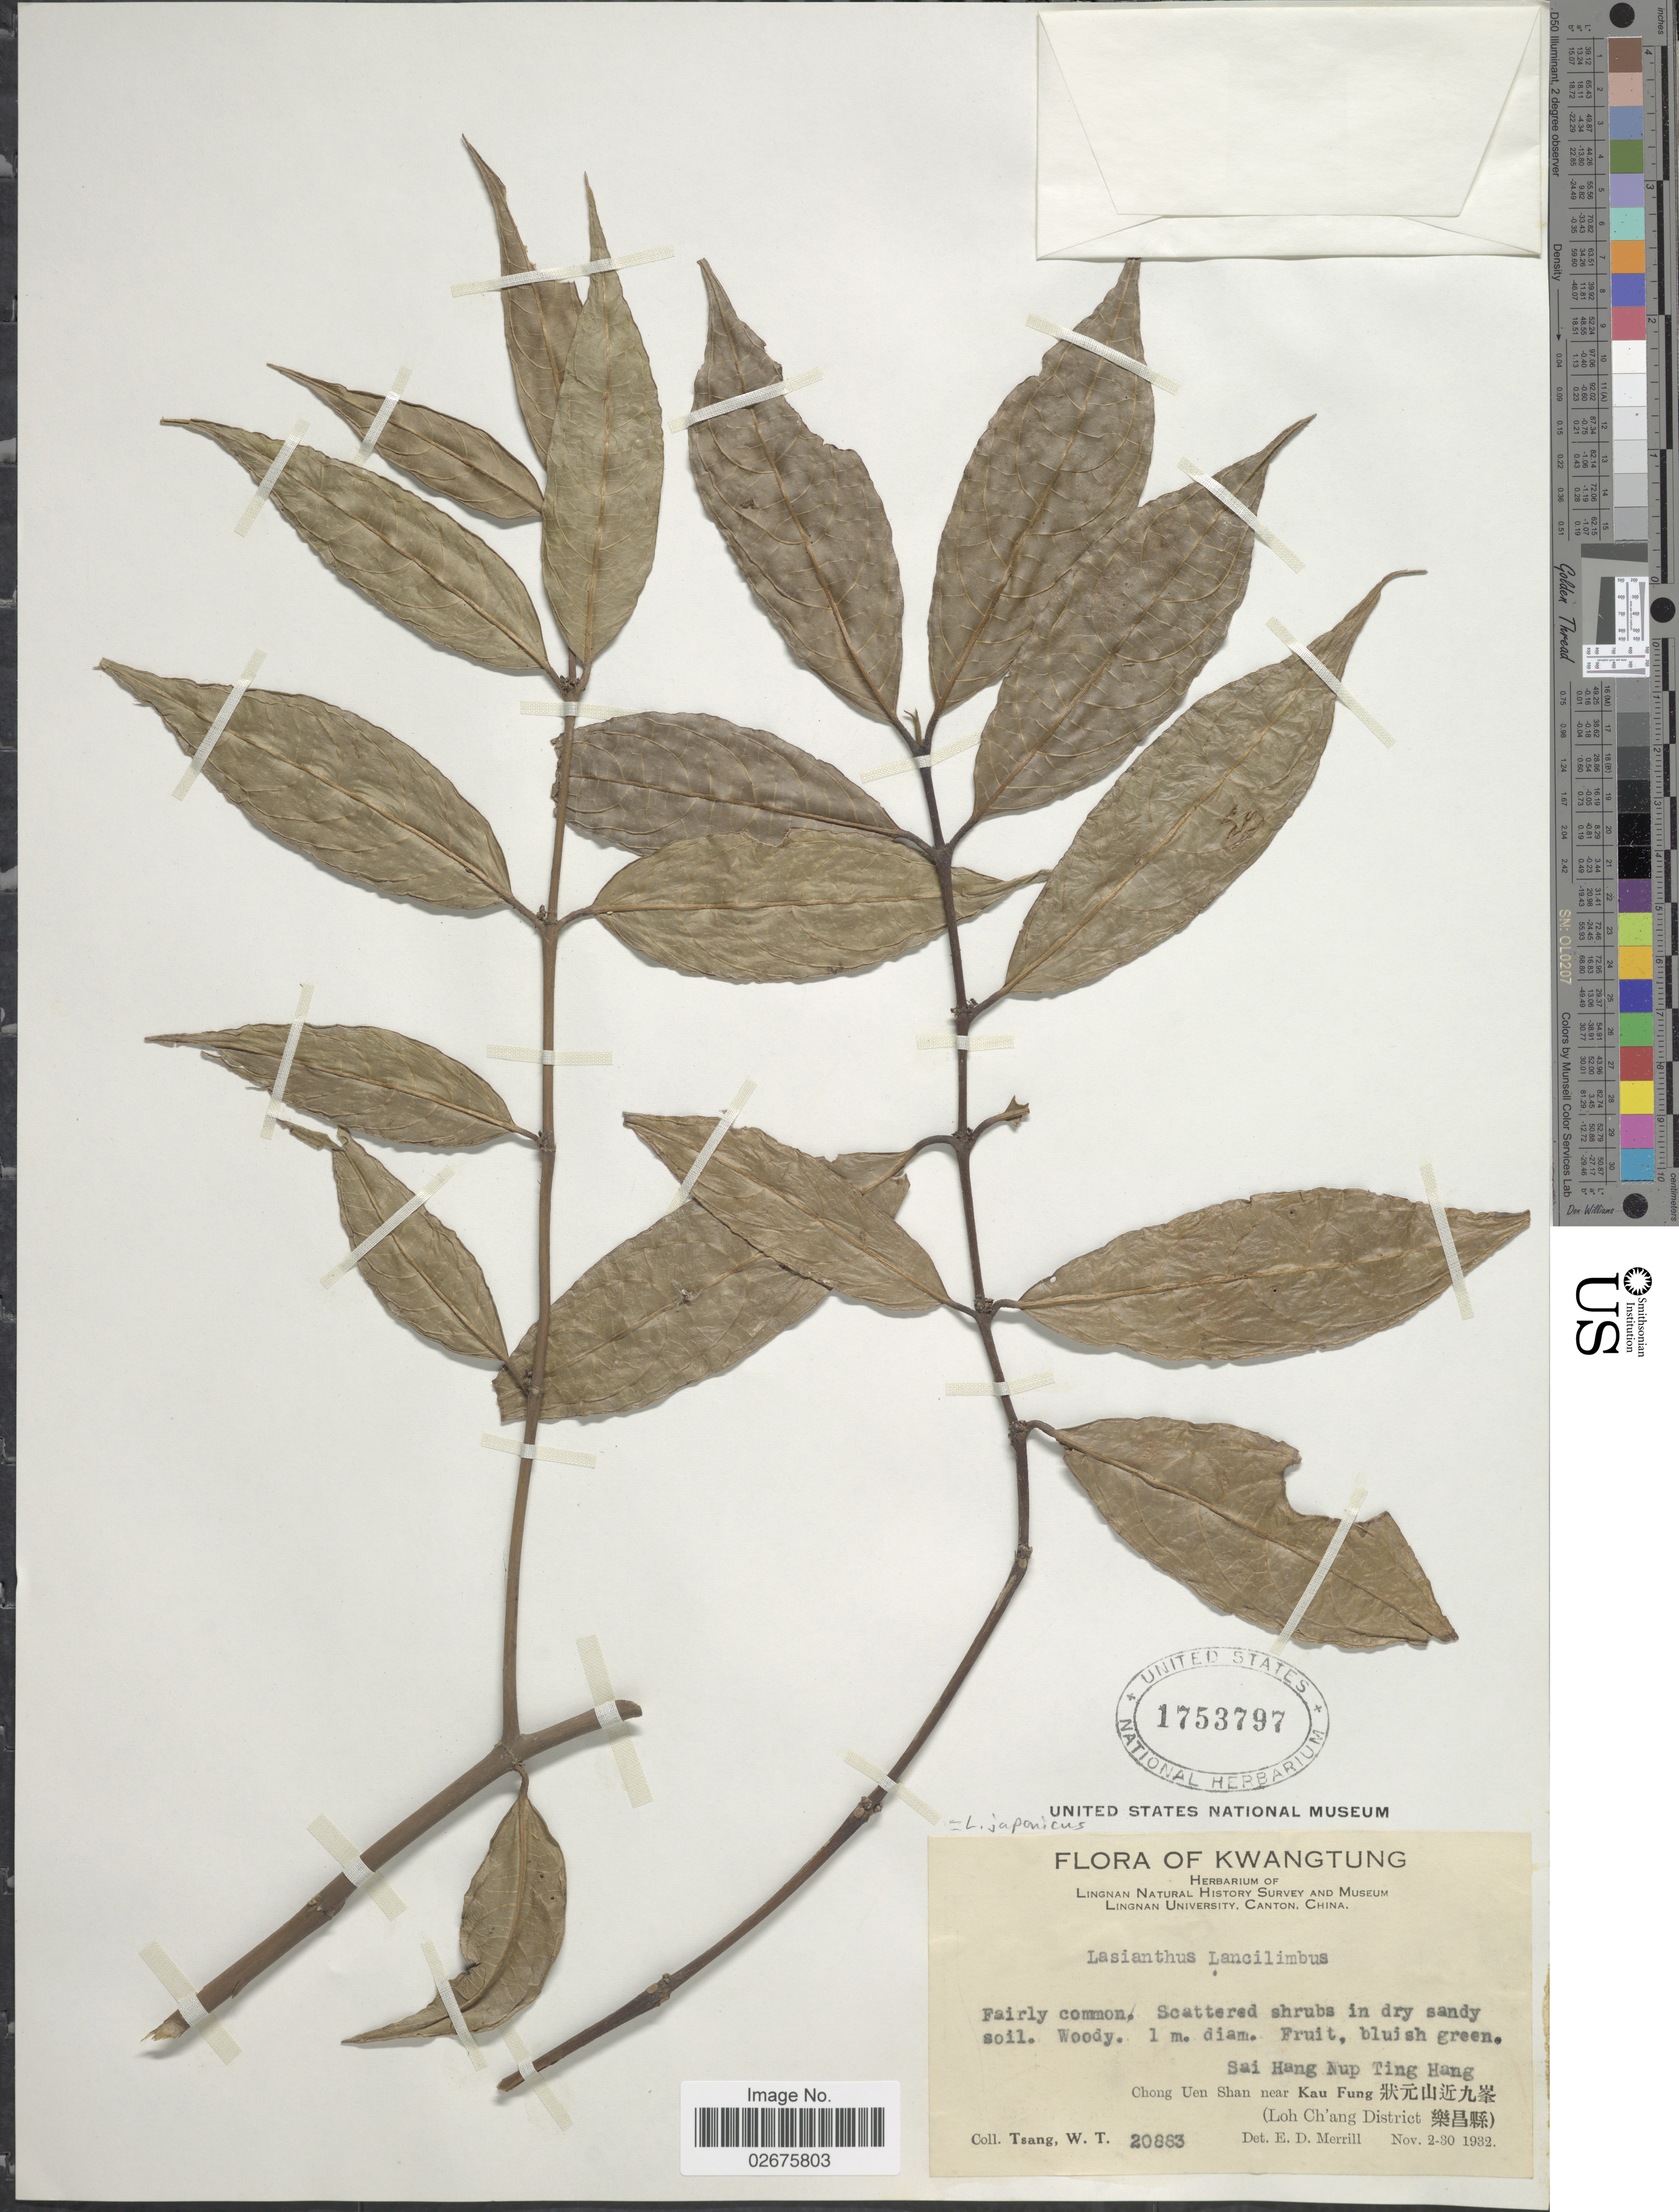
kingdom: Plantae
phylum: Tracheophyta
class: Magnoliopsida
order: Gentianales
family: Rubiaceae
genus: Lasianthus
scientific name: Lasianthus japonicus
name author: Miq.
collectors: W. T. Tsang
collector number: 20883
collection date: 1932-11-02/1932-11-30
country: China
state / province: Guangdong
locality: Kwangtung, Sai Hang Nup Ting Hang, Chong Uen Shan near Kau Fung (Loh Ch'ang District)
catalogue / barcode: US 1753797